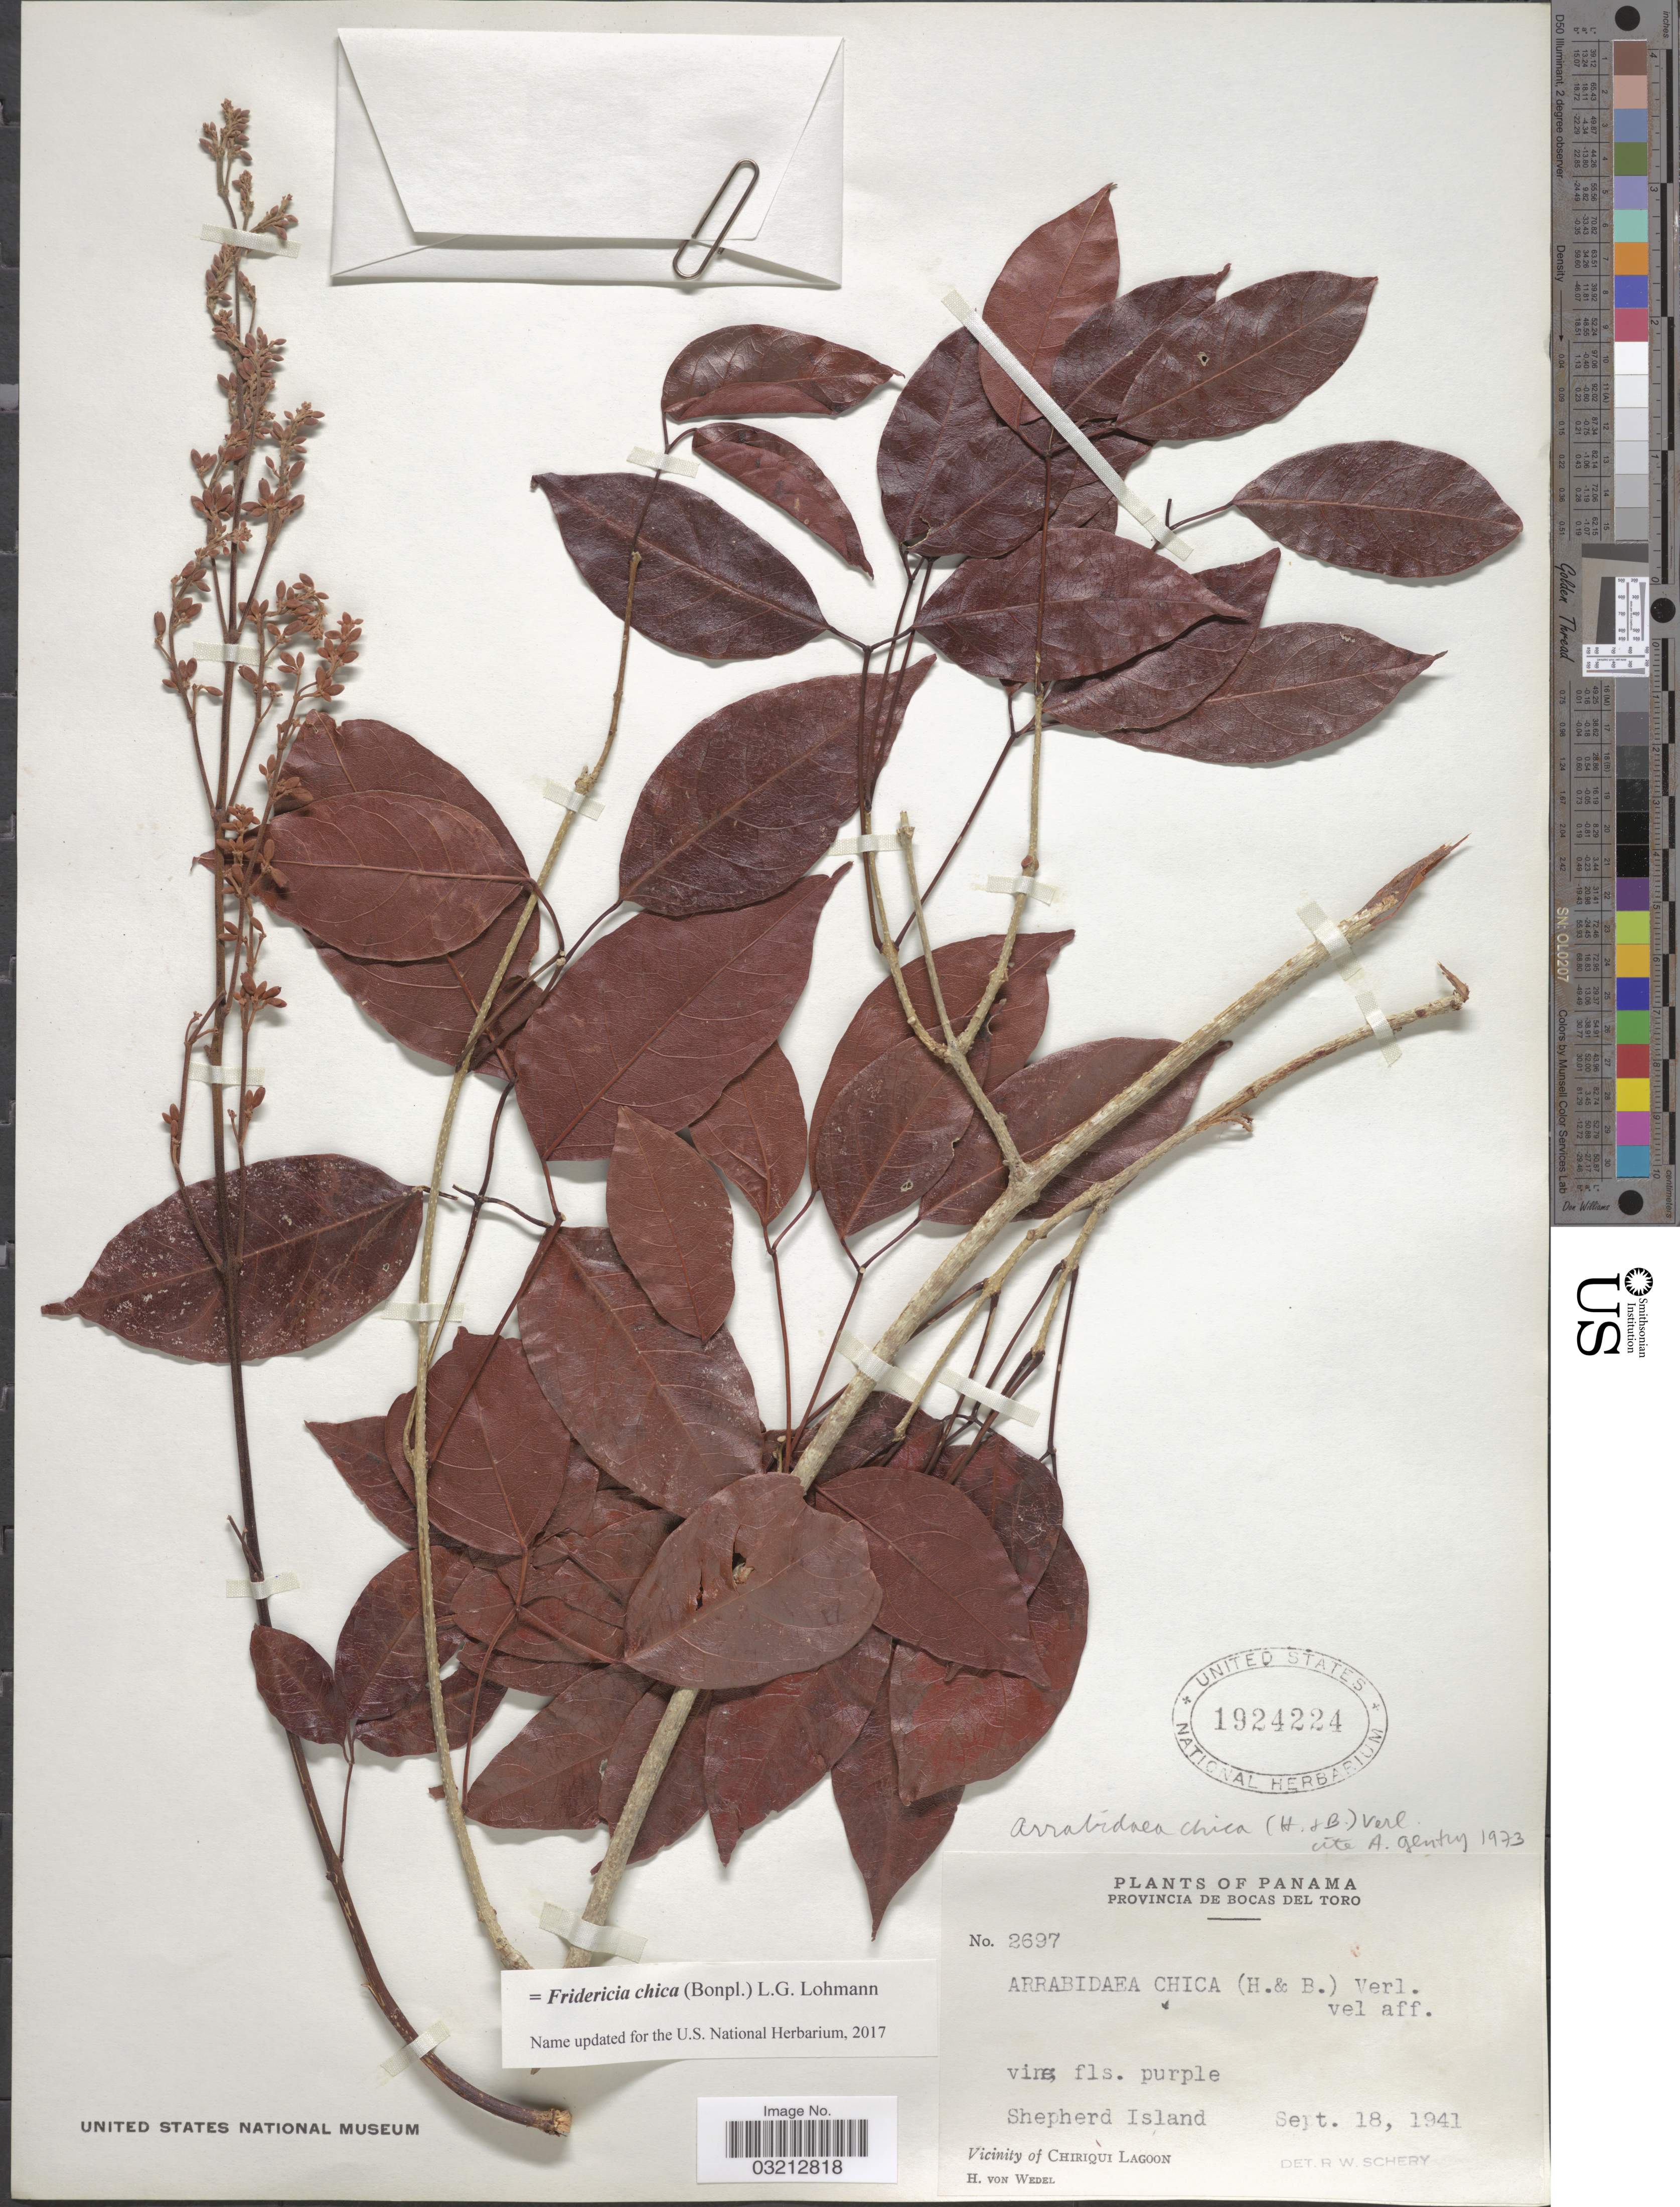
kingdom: Plantae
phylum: Tracheophyta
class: Magnoliopsida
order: Lamiales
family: Bignoniaceae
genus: Fridericia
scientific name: Fridericia chica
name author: (Bonpl.) L.G. Lohmann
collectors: H. von Wedel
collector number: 2697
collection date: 1941-09-18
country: Panama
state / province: Bocas del Toro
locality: Shepherd Island. Vicinity of Chiriqui Lagoon.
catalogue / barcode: US 1924224